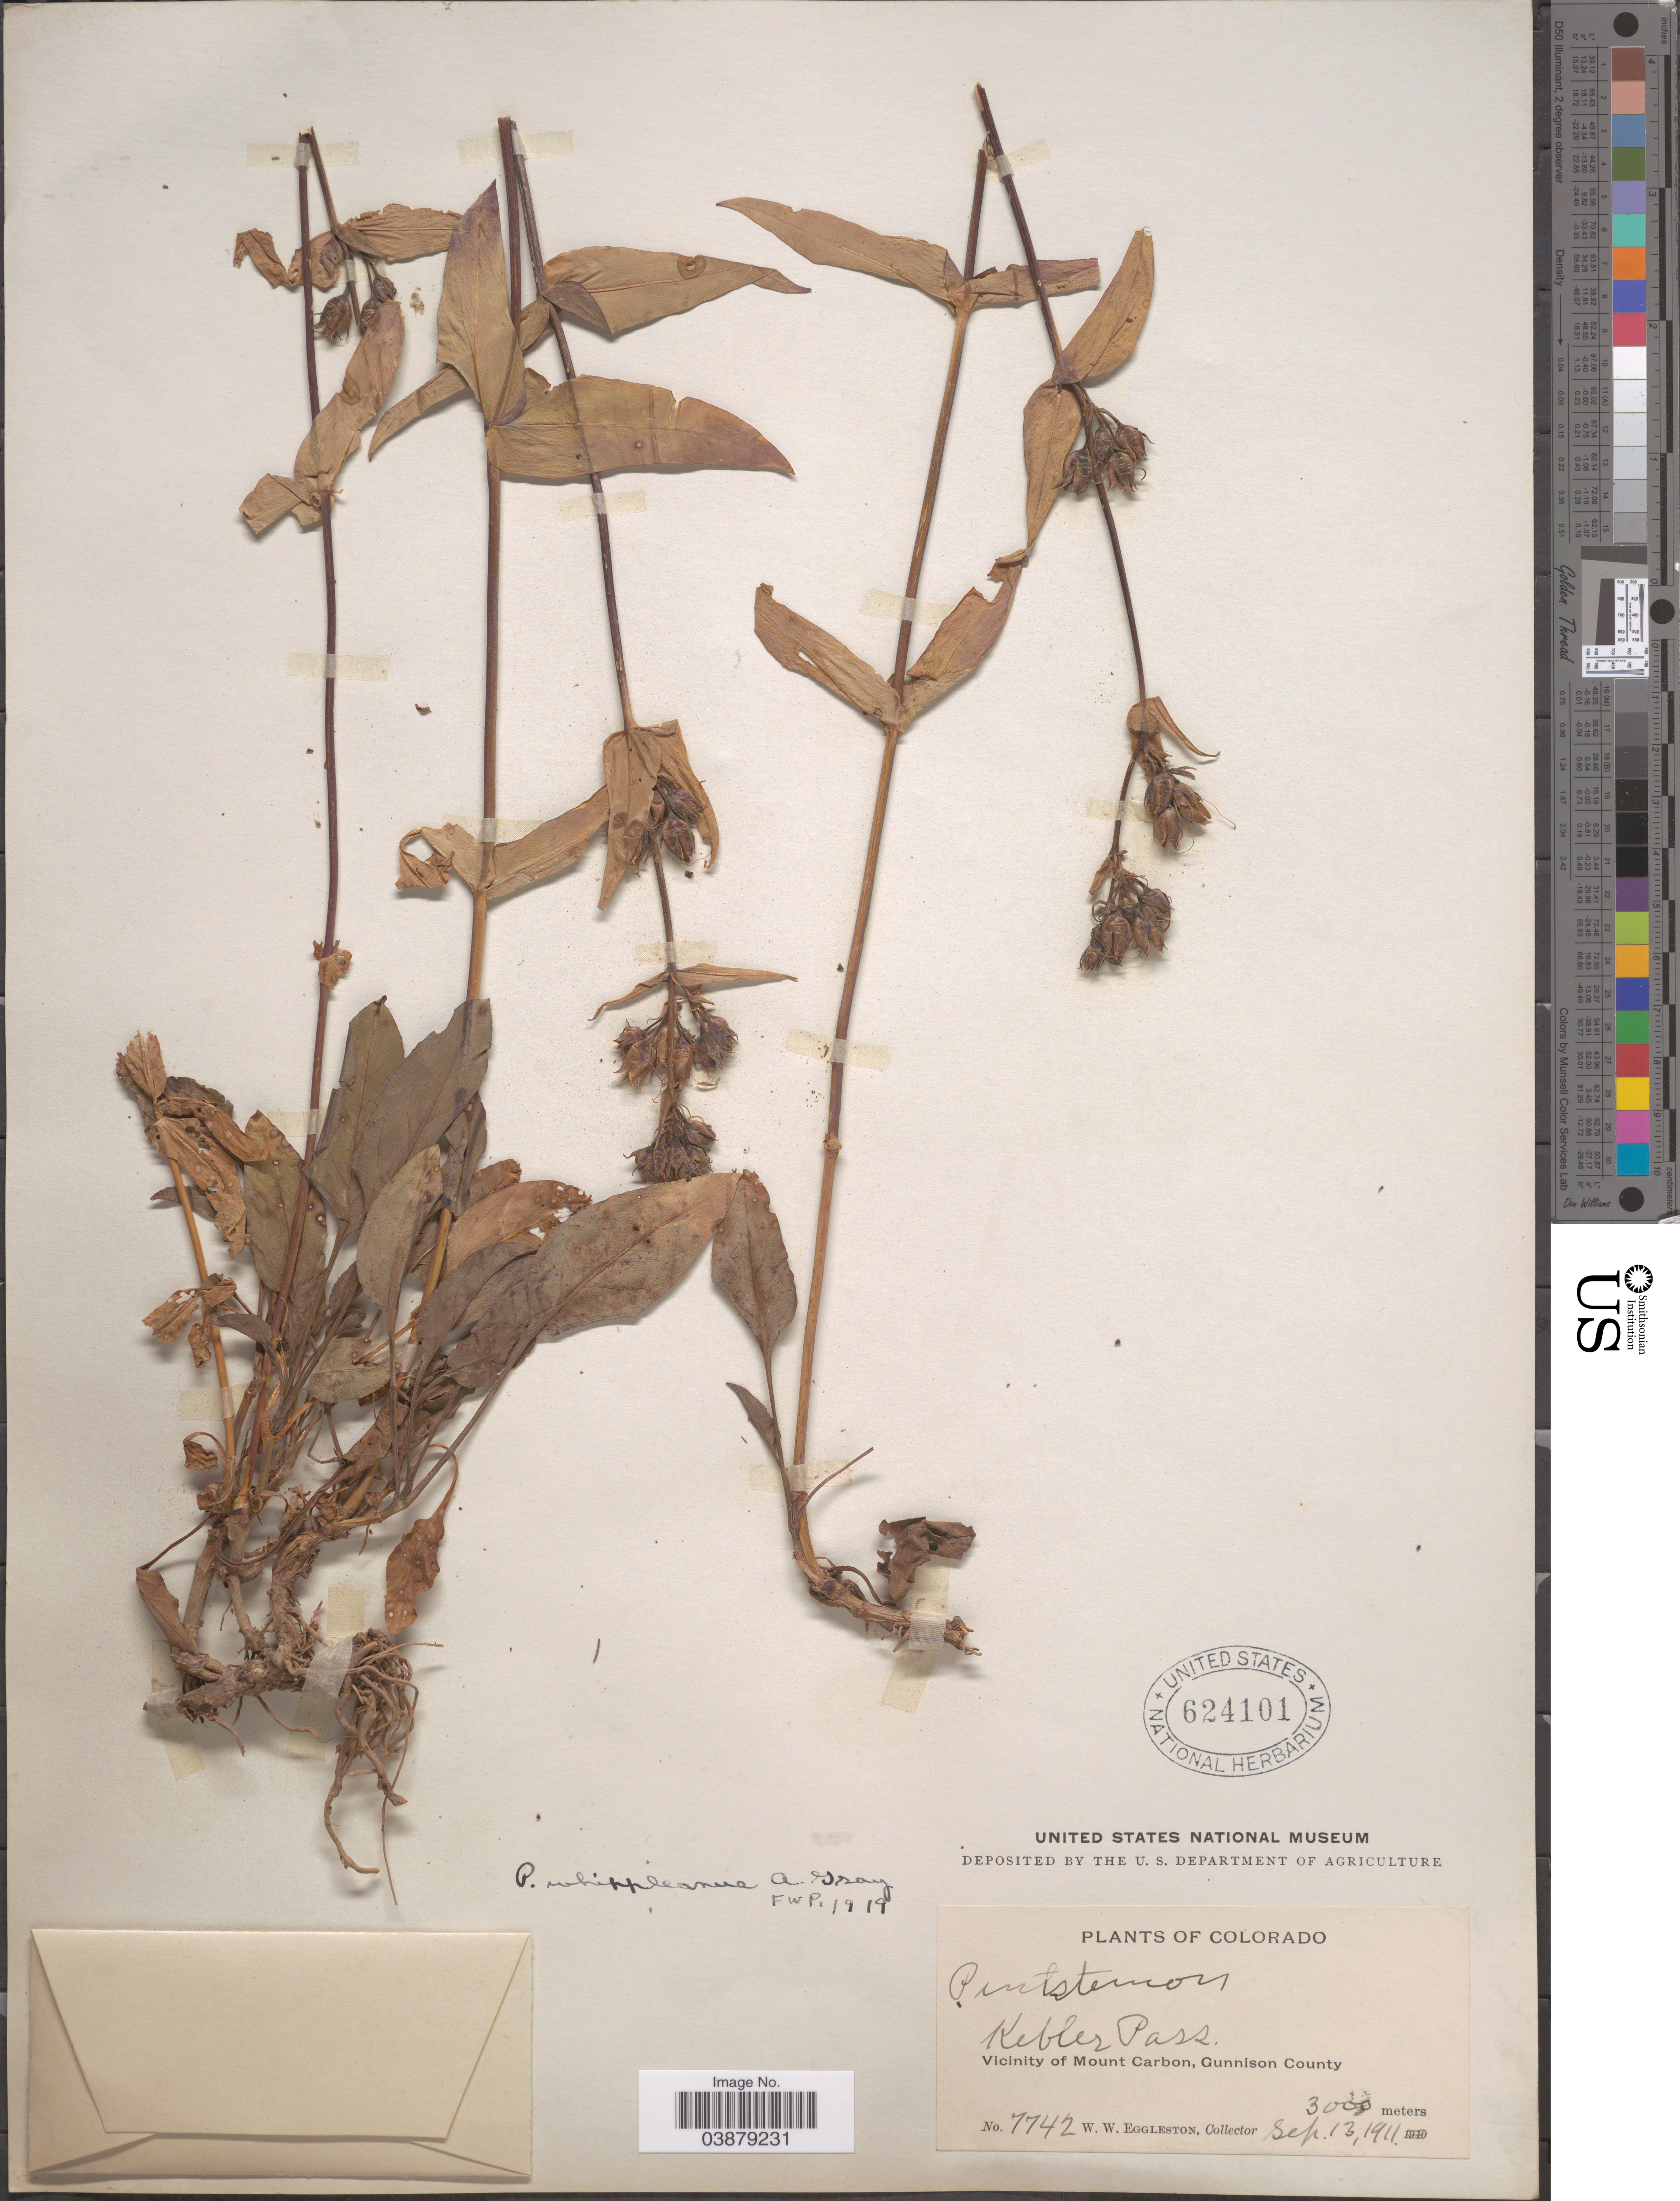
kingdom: Plantae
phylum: Tracheophyta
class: Magnoliopsida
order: Lamiales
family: Plantaginaceae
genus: Penstemon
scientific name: Penstemon whippleanus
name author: A. Gray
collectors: W. W. Eggleston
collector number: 7742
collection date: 1911-09-13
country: United States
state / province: Colorado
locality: Kebler Pass. Vicinity of Mount Carbon, Gunnison County.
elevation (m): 3000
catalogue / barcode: US 624101